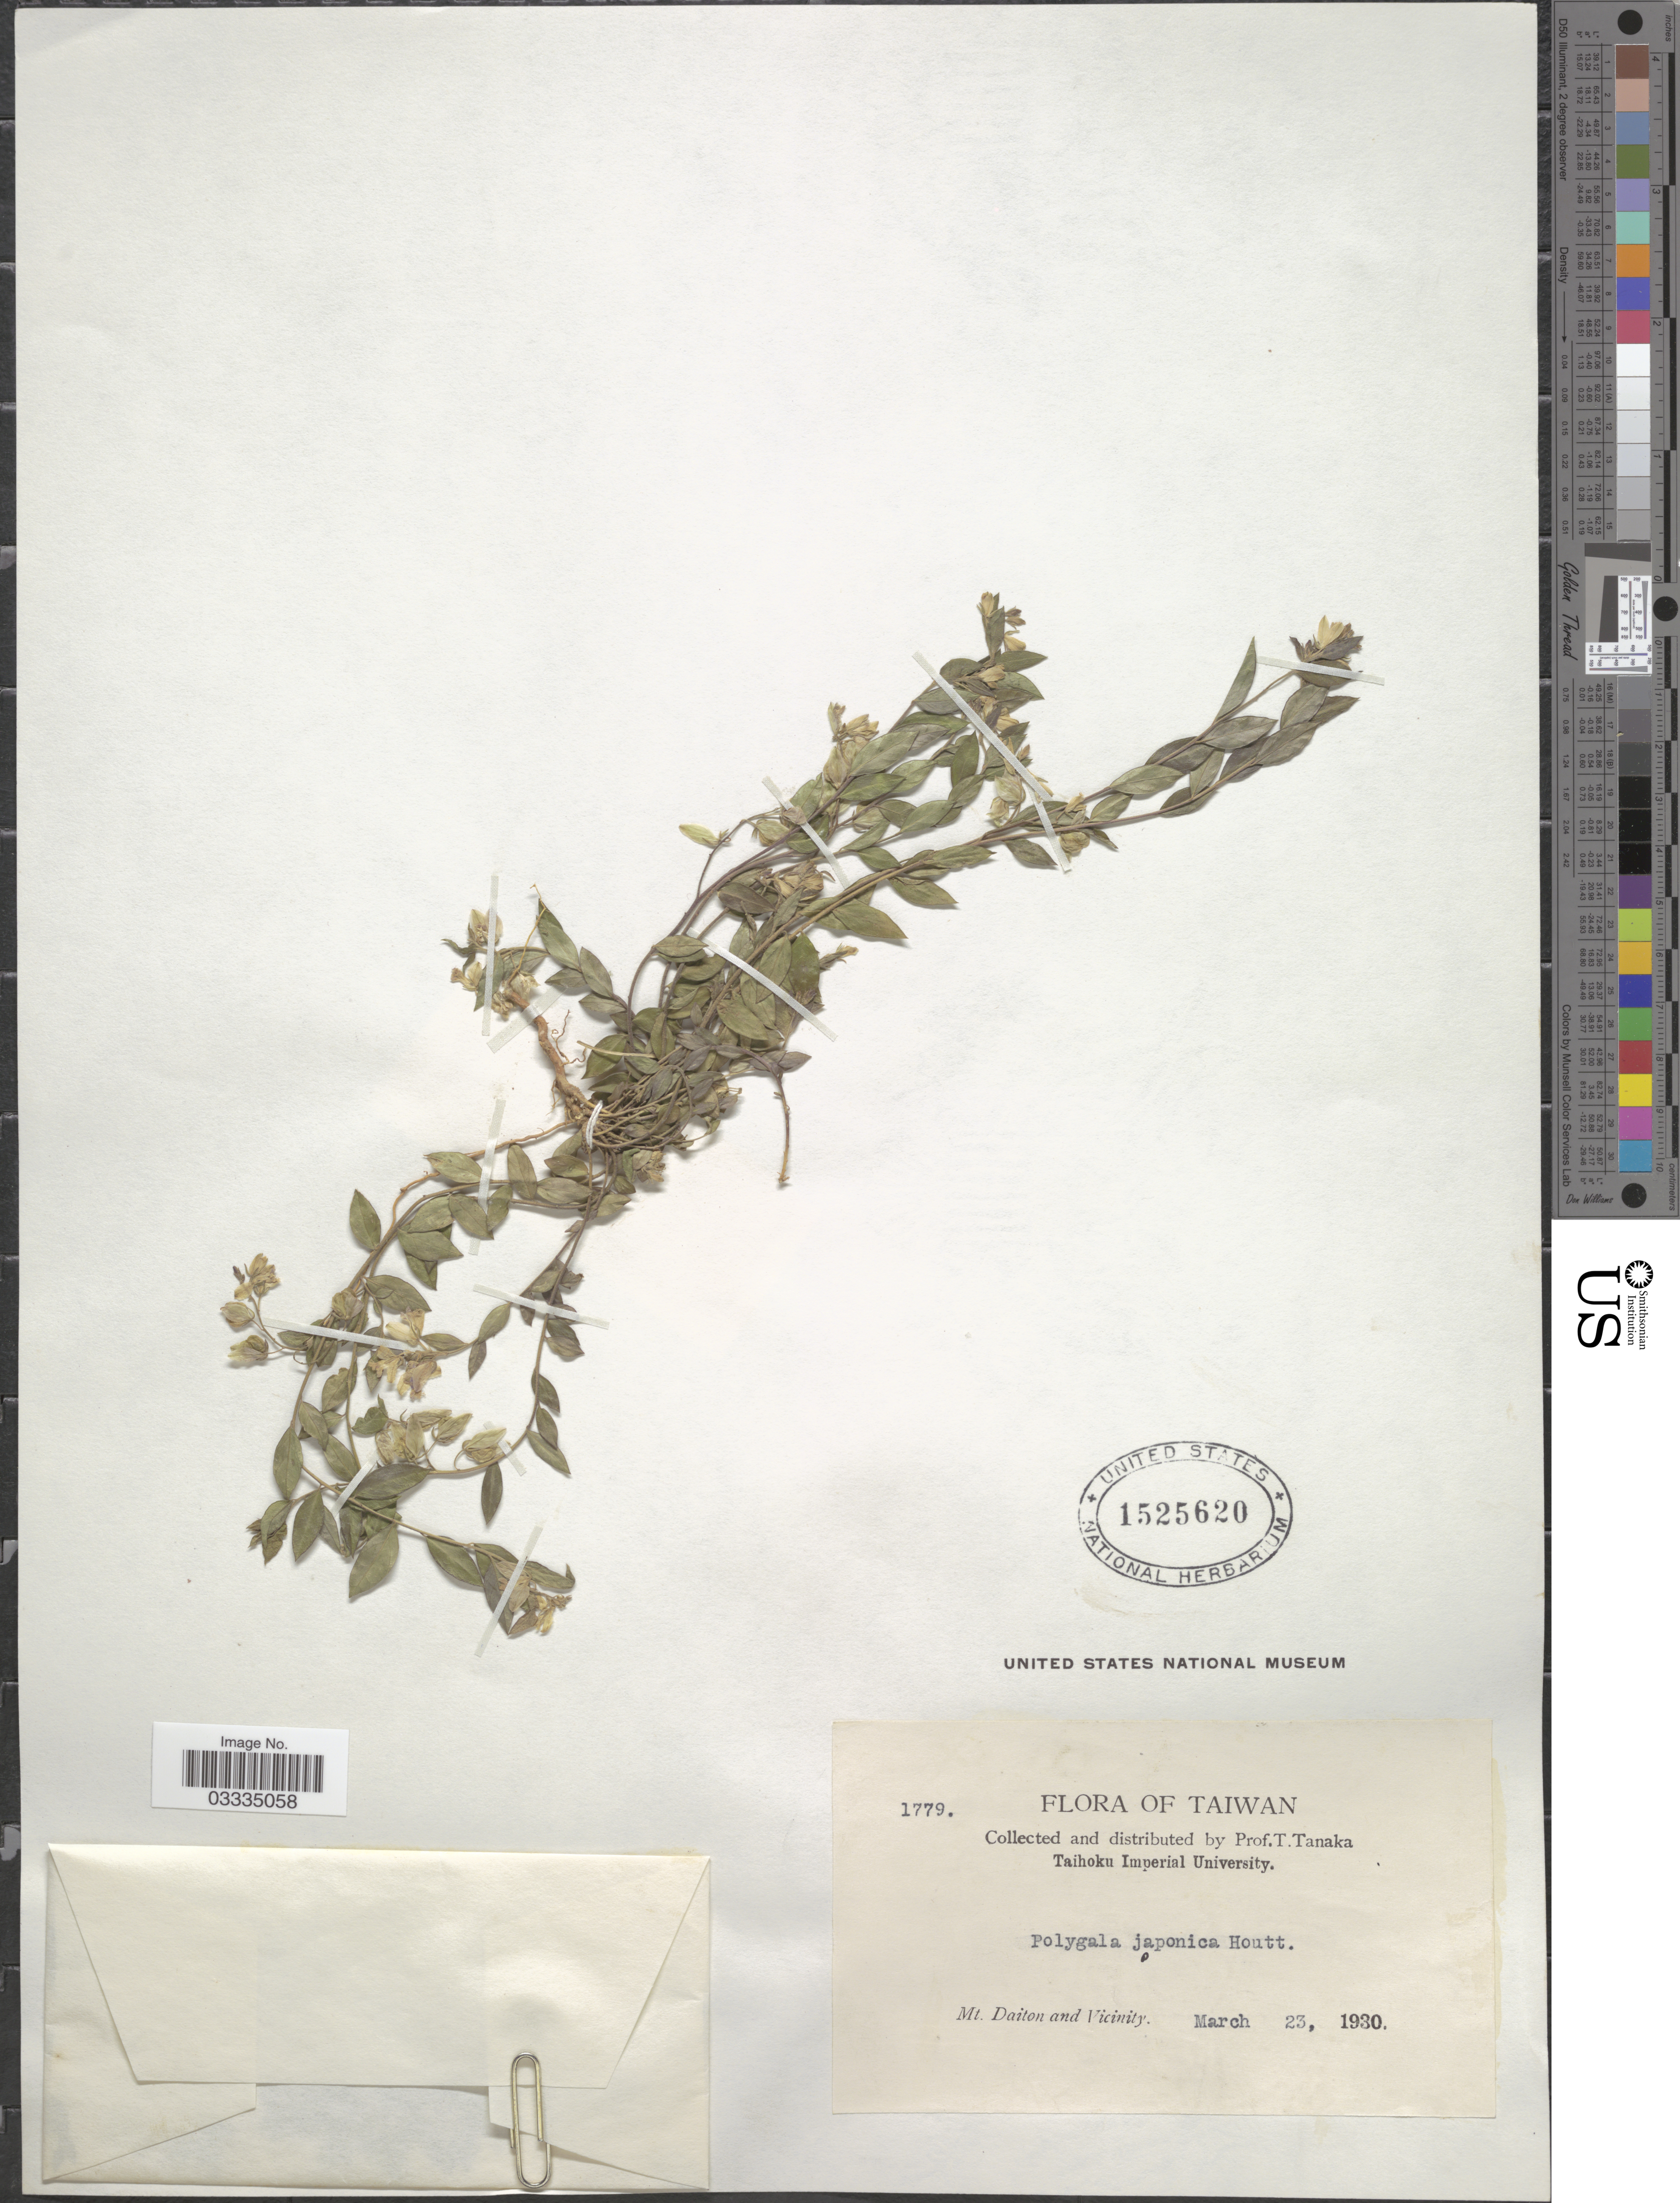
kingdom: Plantae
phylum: Tracheophyta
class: Magnoliopsida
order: Fabales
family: Polygalaceae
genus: Polygala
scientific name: Polygala japonica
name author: Houtt.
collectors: T. Tanaka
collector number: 1779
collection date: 1930-03-23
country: Taiwan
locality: Mt. Daiton and Vicinity.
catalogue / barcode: US 1525620